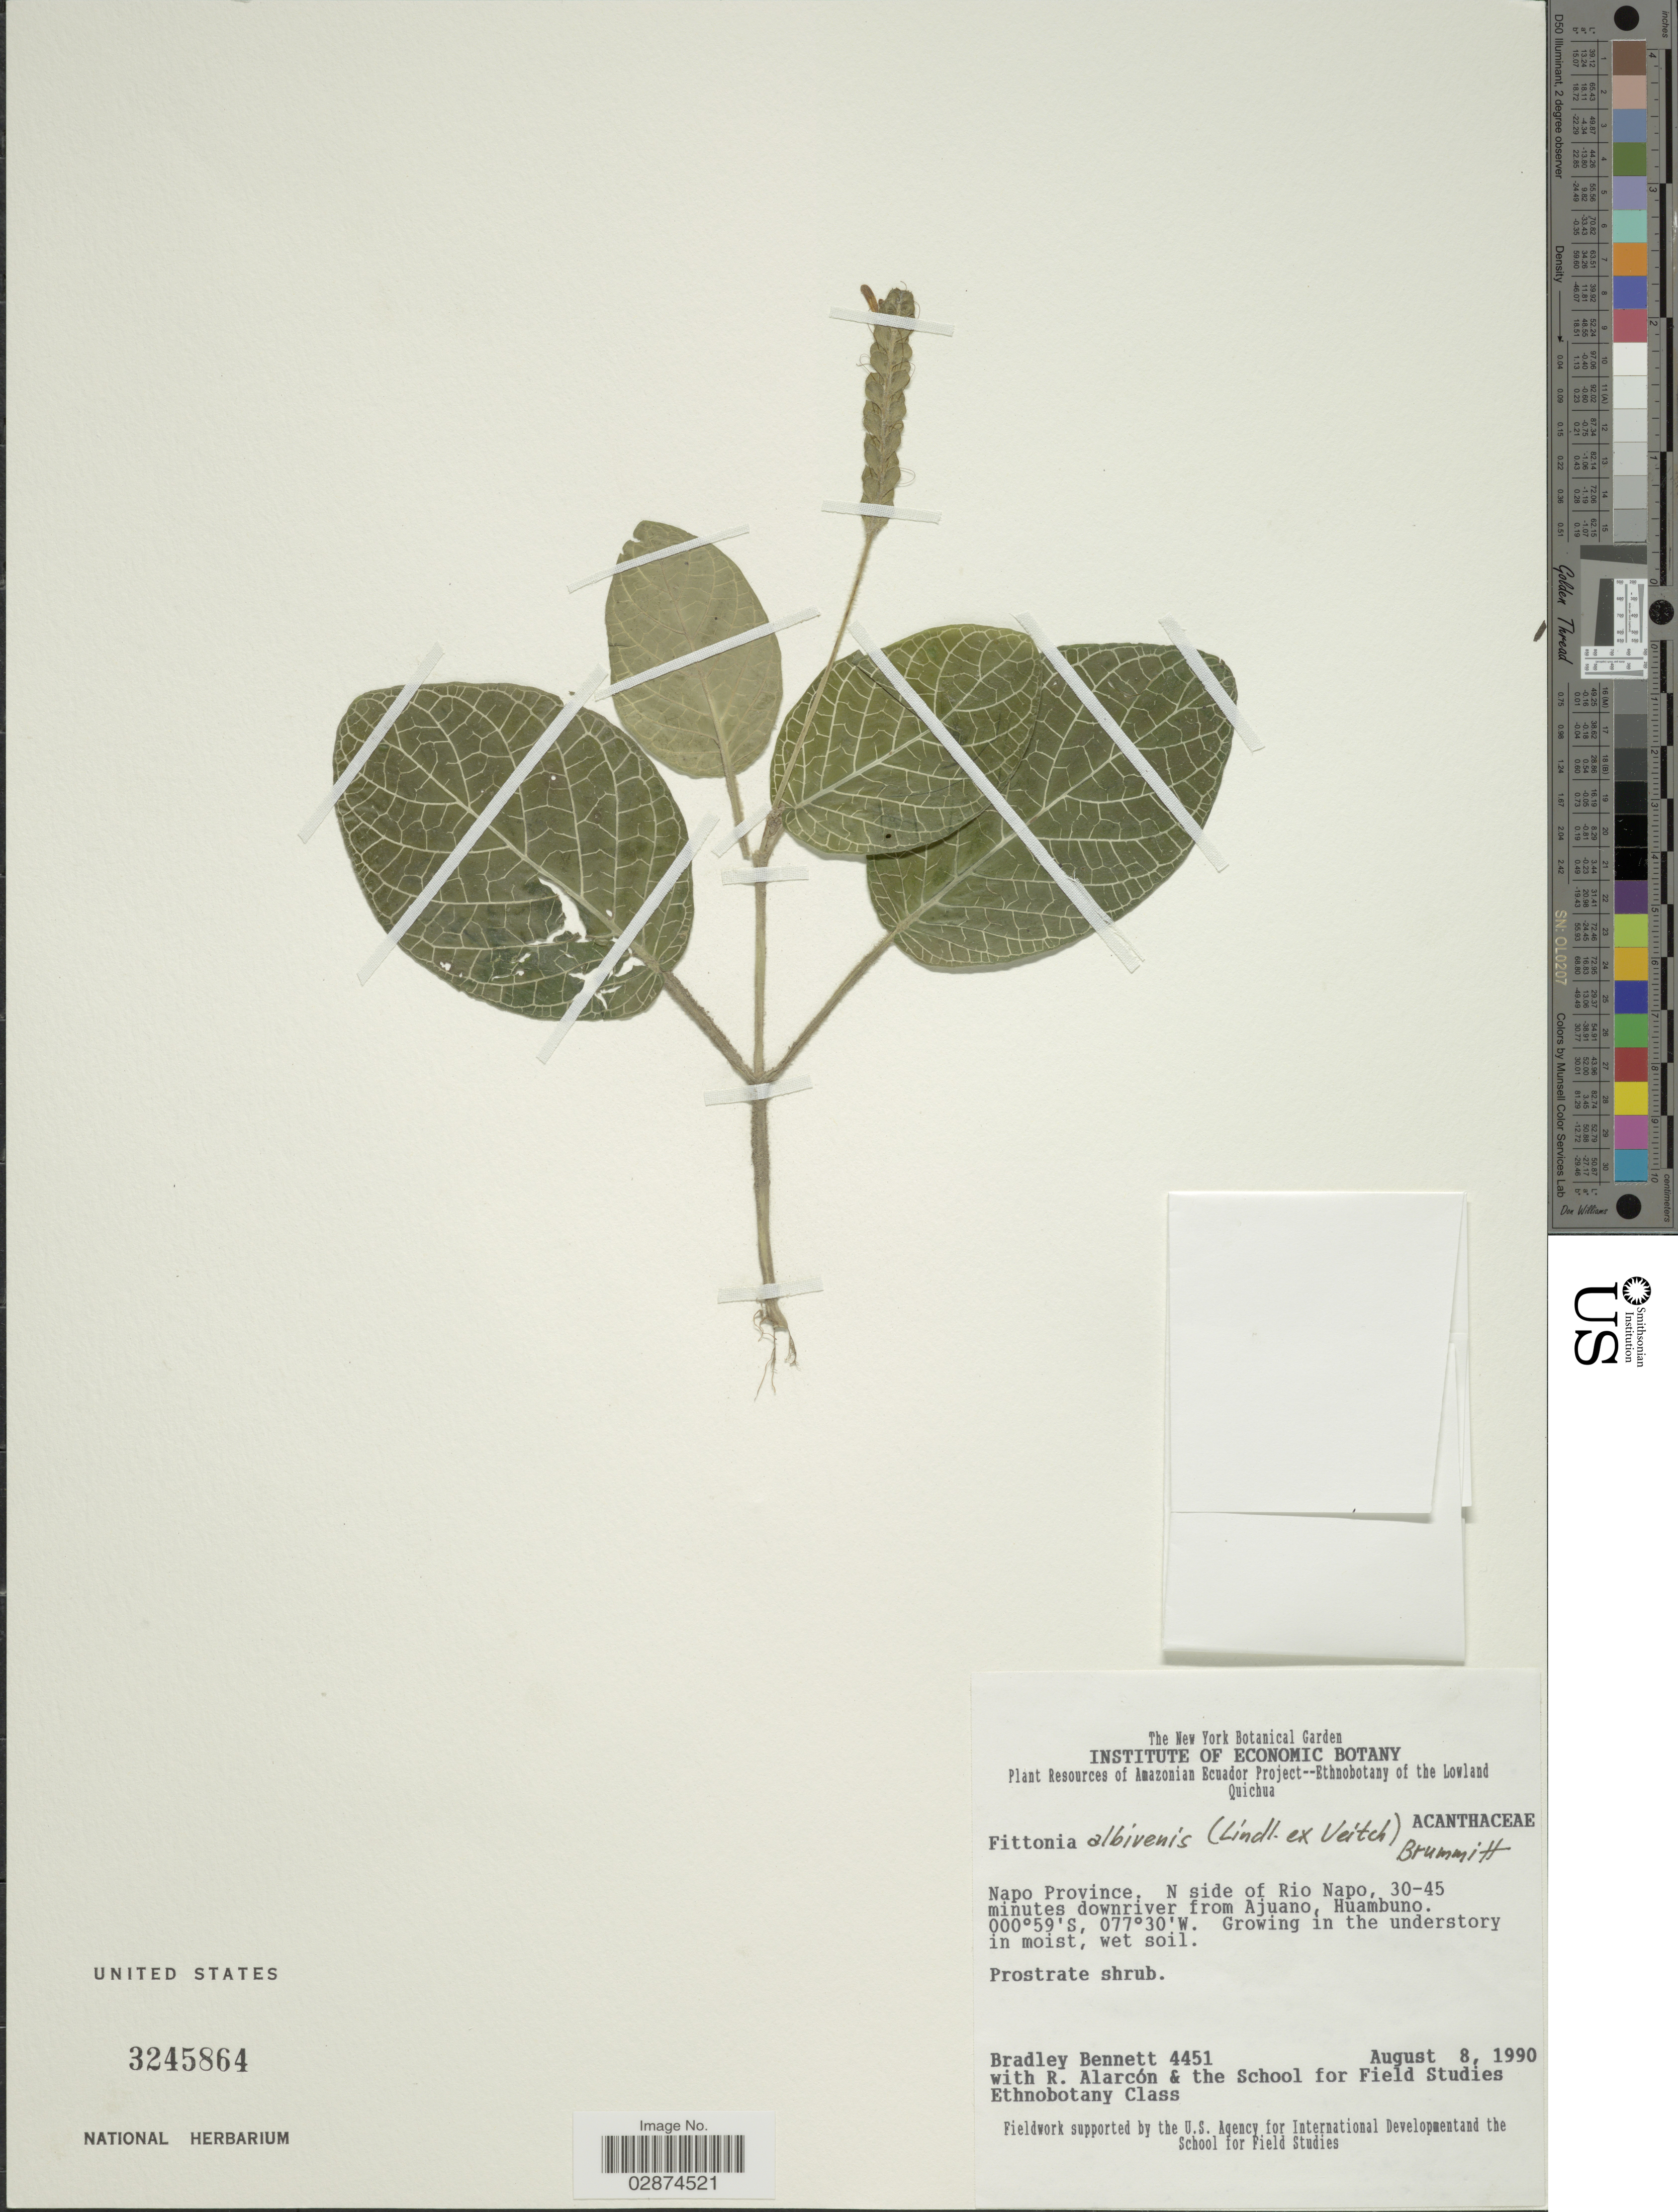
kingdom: Plantae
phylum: Tracheophyta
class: Magnoliopsida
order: Lamiales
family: Acanthaceae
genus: Fittonia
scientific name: Fittonia albivenis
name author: (Lindl. ex Veitch) Brummitt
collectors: B. Bennett, R. Alarcón & The School for Field Studies Ethnobotany Class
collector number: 4451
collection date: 1990-08-08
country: Ecuador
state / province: Napo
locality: N side of Rio Napo, 30-45 minutes downriver from Ajuano, Huambuno.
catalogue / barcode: US 3245864